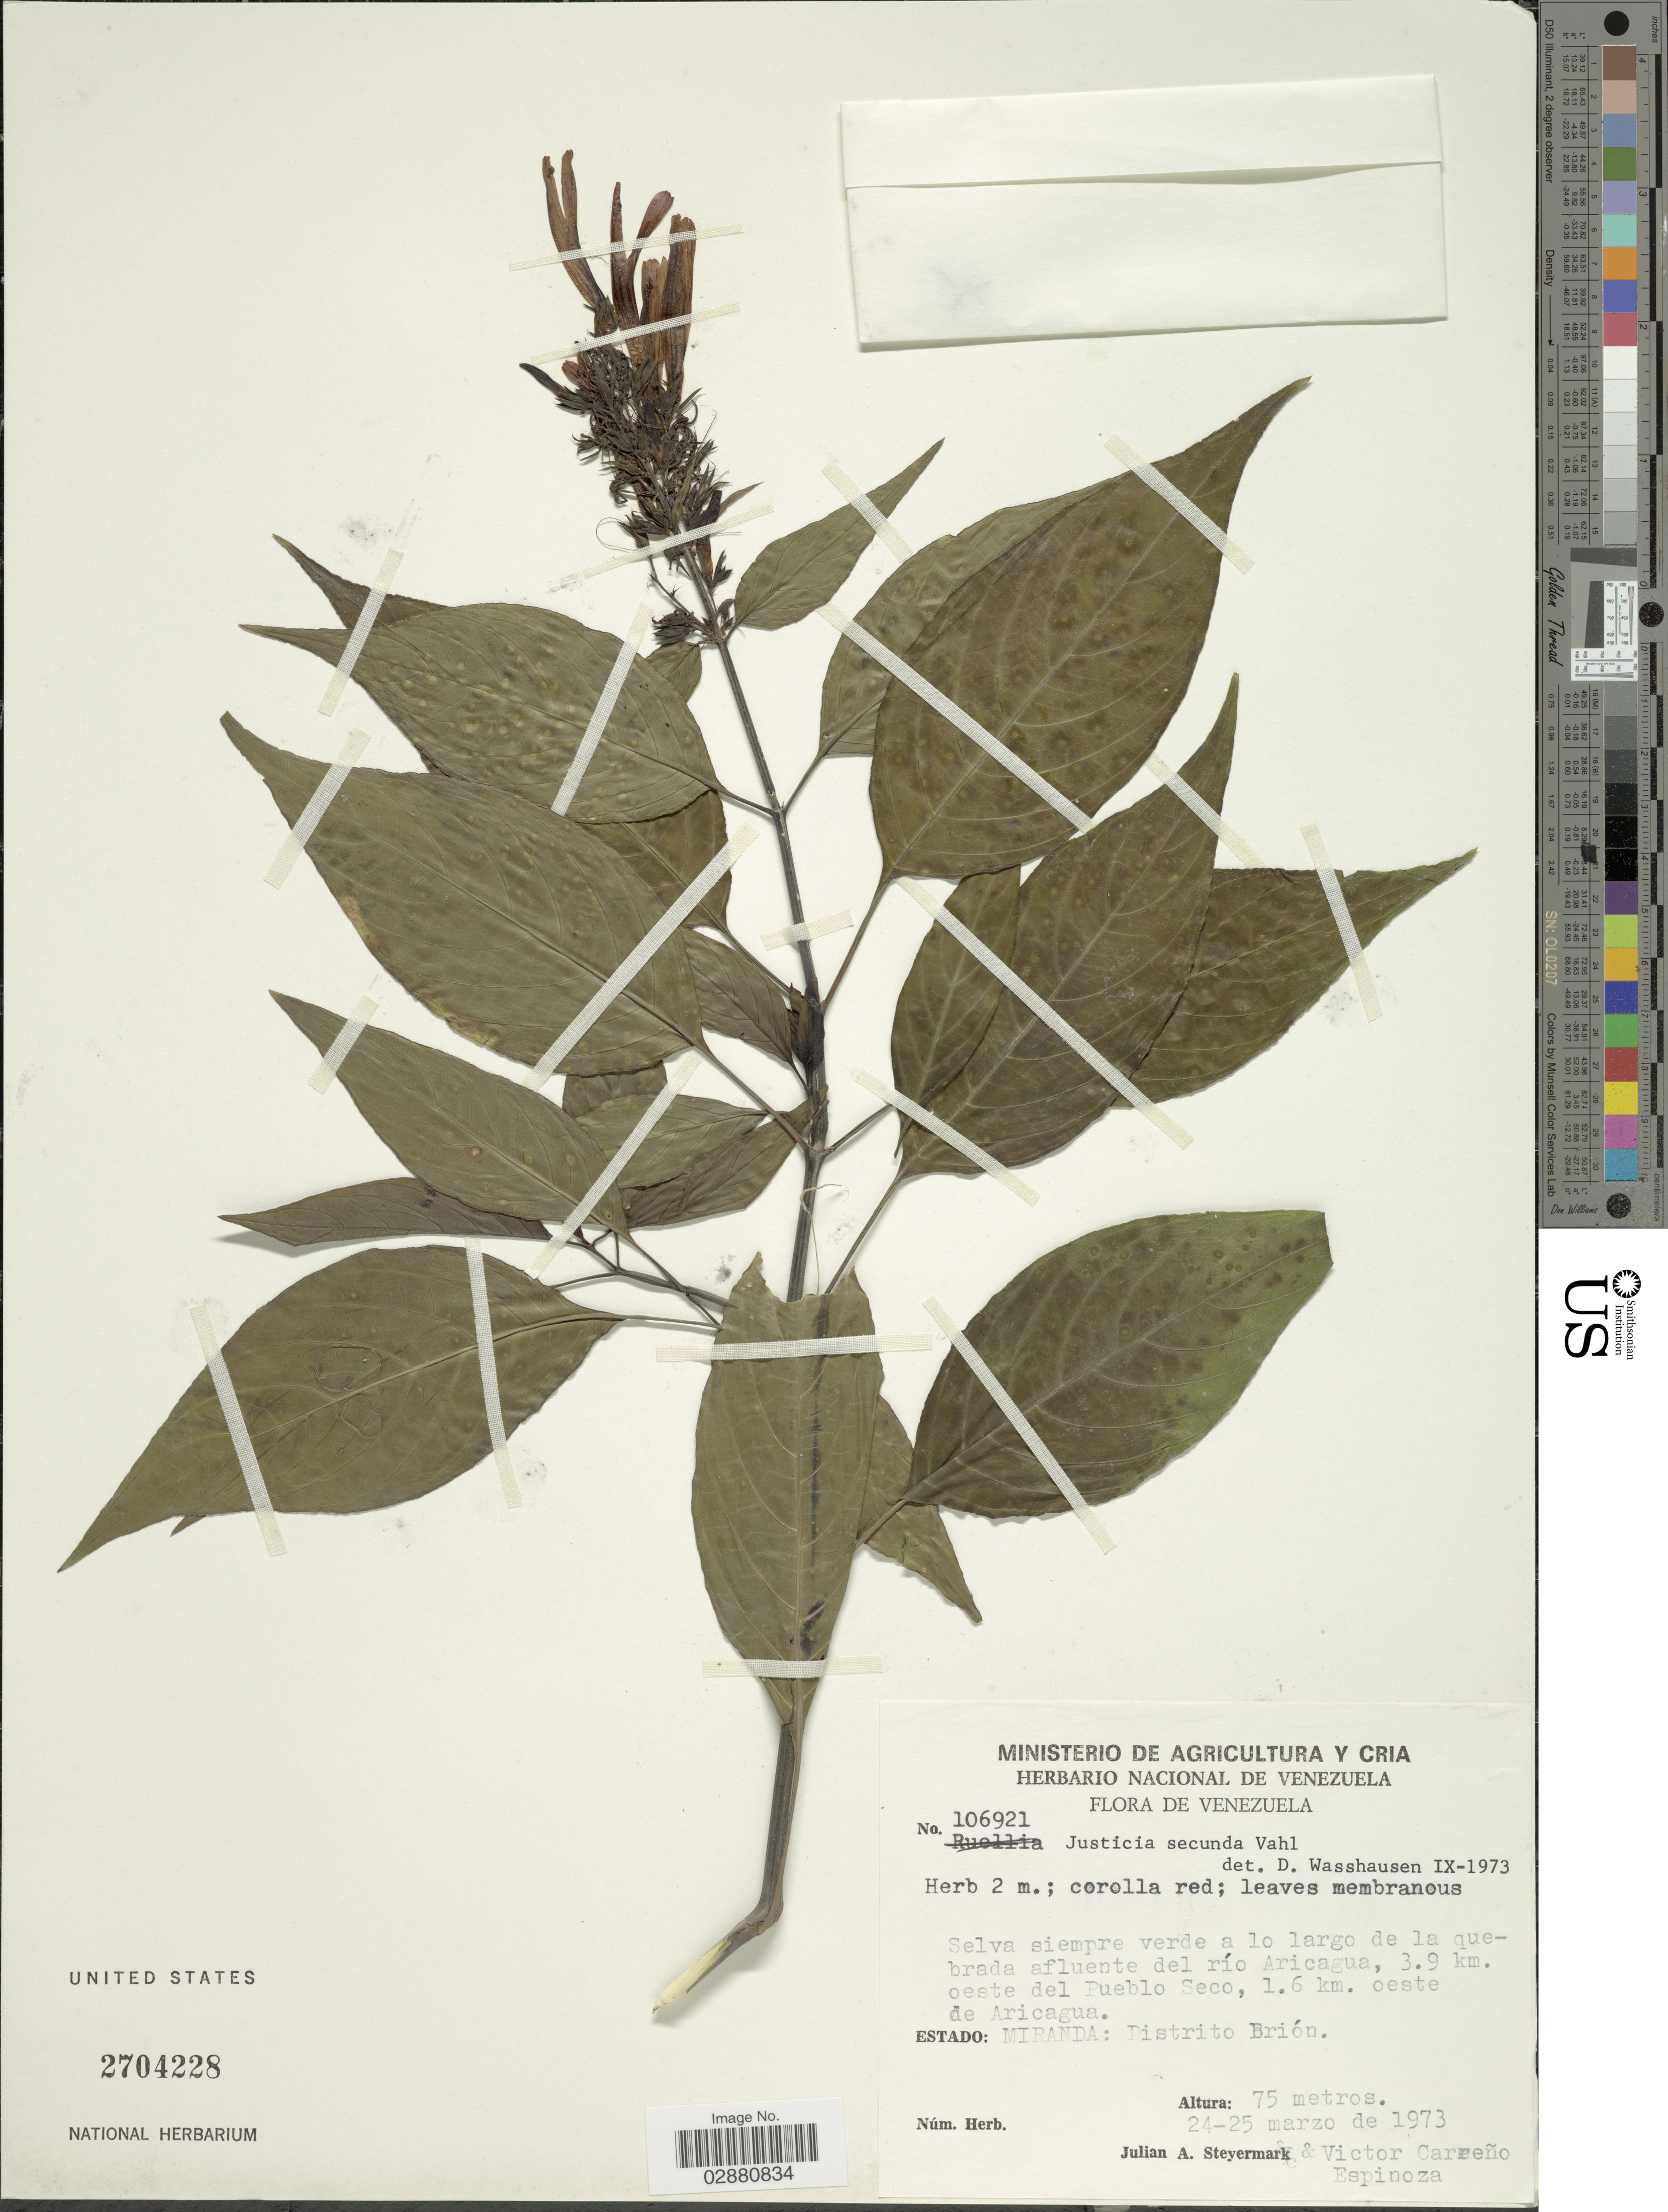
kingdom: Plantae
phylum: Tracheophyta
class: Magnoliopsida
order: Lamiales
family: Acanthaceae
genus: Justicia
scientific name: Justicia secunda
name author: Vahl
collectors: J. Steyermark & V. Espinoza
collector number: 106921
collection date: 1973-03-24/1973-03-25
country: Venezuela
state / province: Miranda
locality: Selva siempre verde a lo largo de la quebrada afluente del río Aricagua, 3.9 km. oeste del Pueblo Seco, 1.6 km. oeste de Aricagua. Estado: Miranda: Distrito Brión.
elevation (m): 75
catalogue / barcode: US 2704228